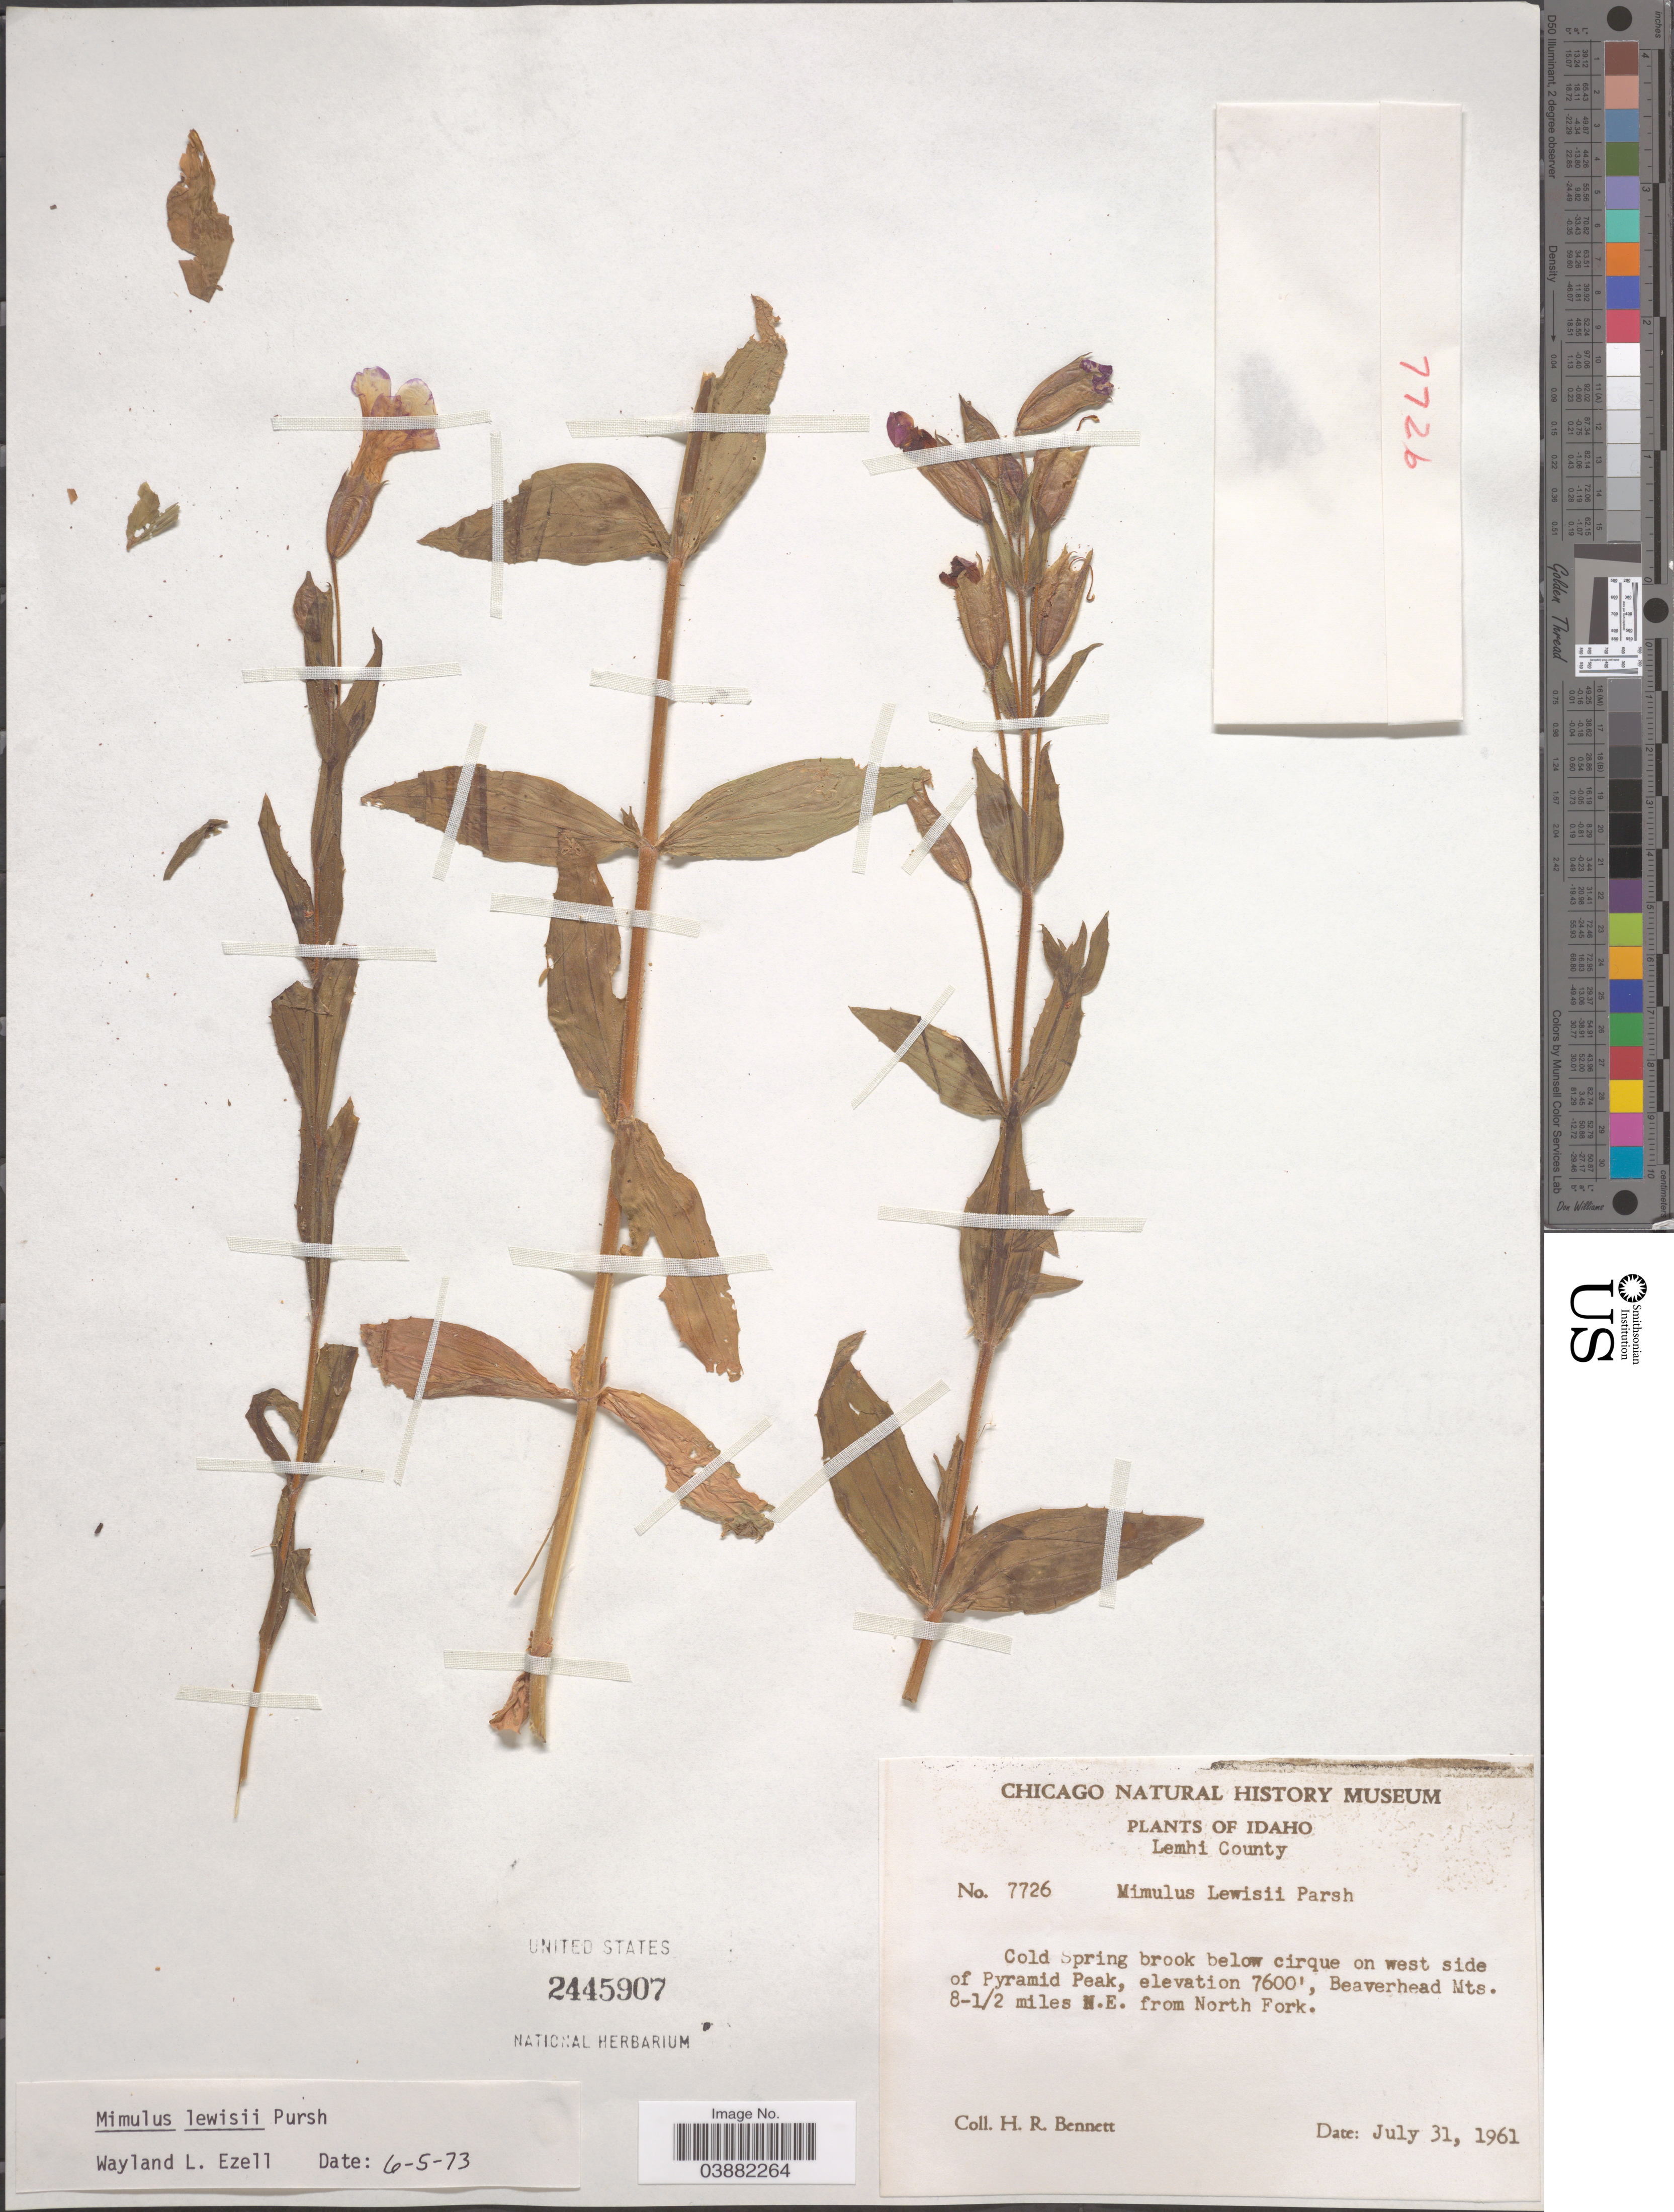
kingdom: Plantae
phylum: Tracheophyta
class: Magnoliopsida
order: Lamiales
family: Phrymaceae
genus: Mimulus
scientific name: Mimulus lewisii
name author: Pursh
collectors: H. R. Bennett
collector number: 7726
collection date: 1961-07-31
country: United States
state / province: Idaho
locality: Lemhi County. Cold Spring brook below cirque on west side of Pyramid Peak. Beaverhead Mts. 8-1/2 miles N.E. from North Fork.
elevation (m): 2316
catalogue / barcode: US 2445907